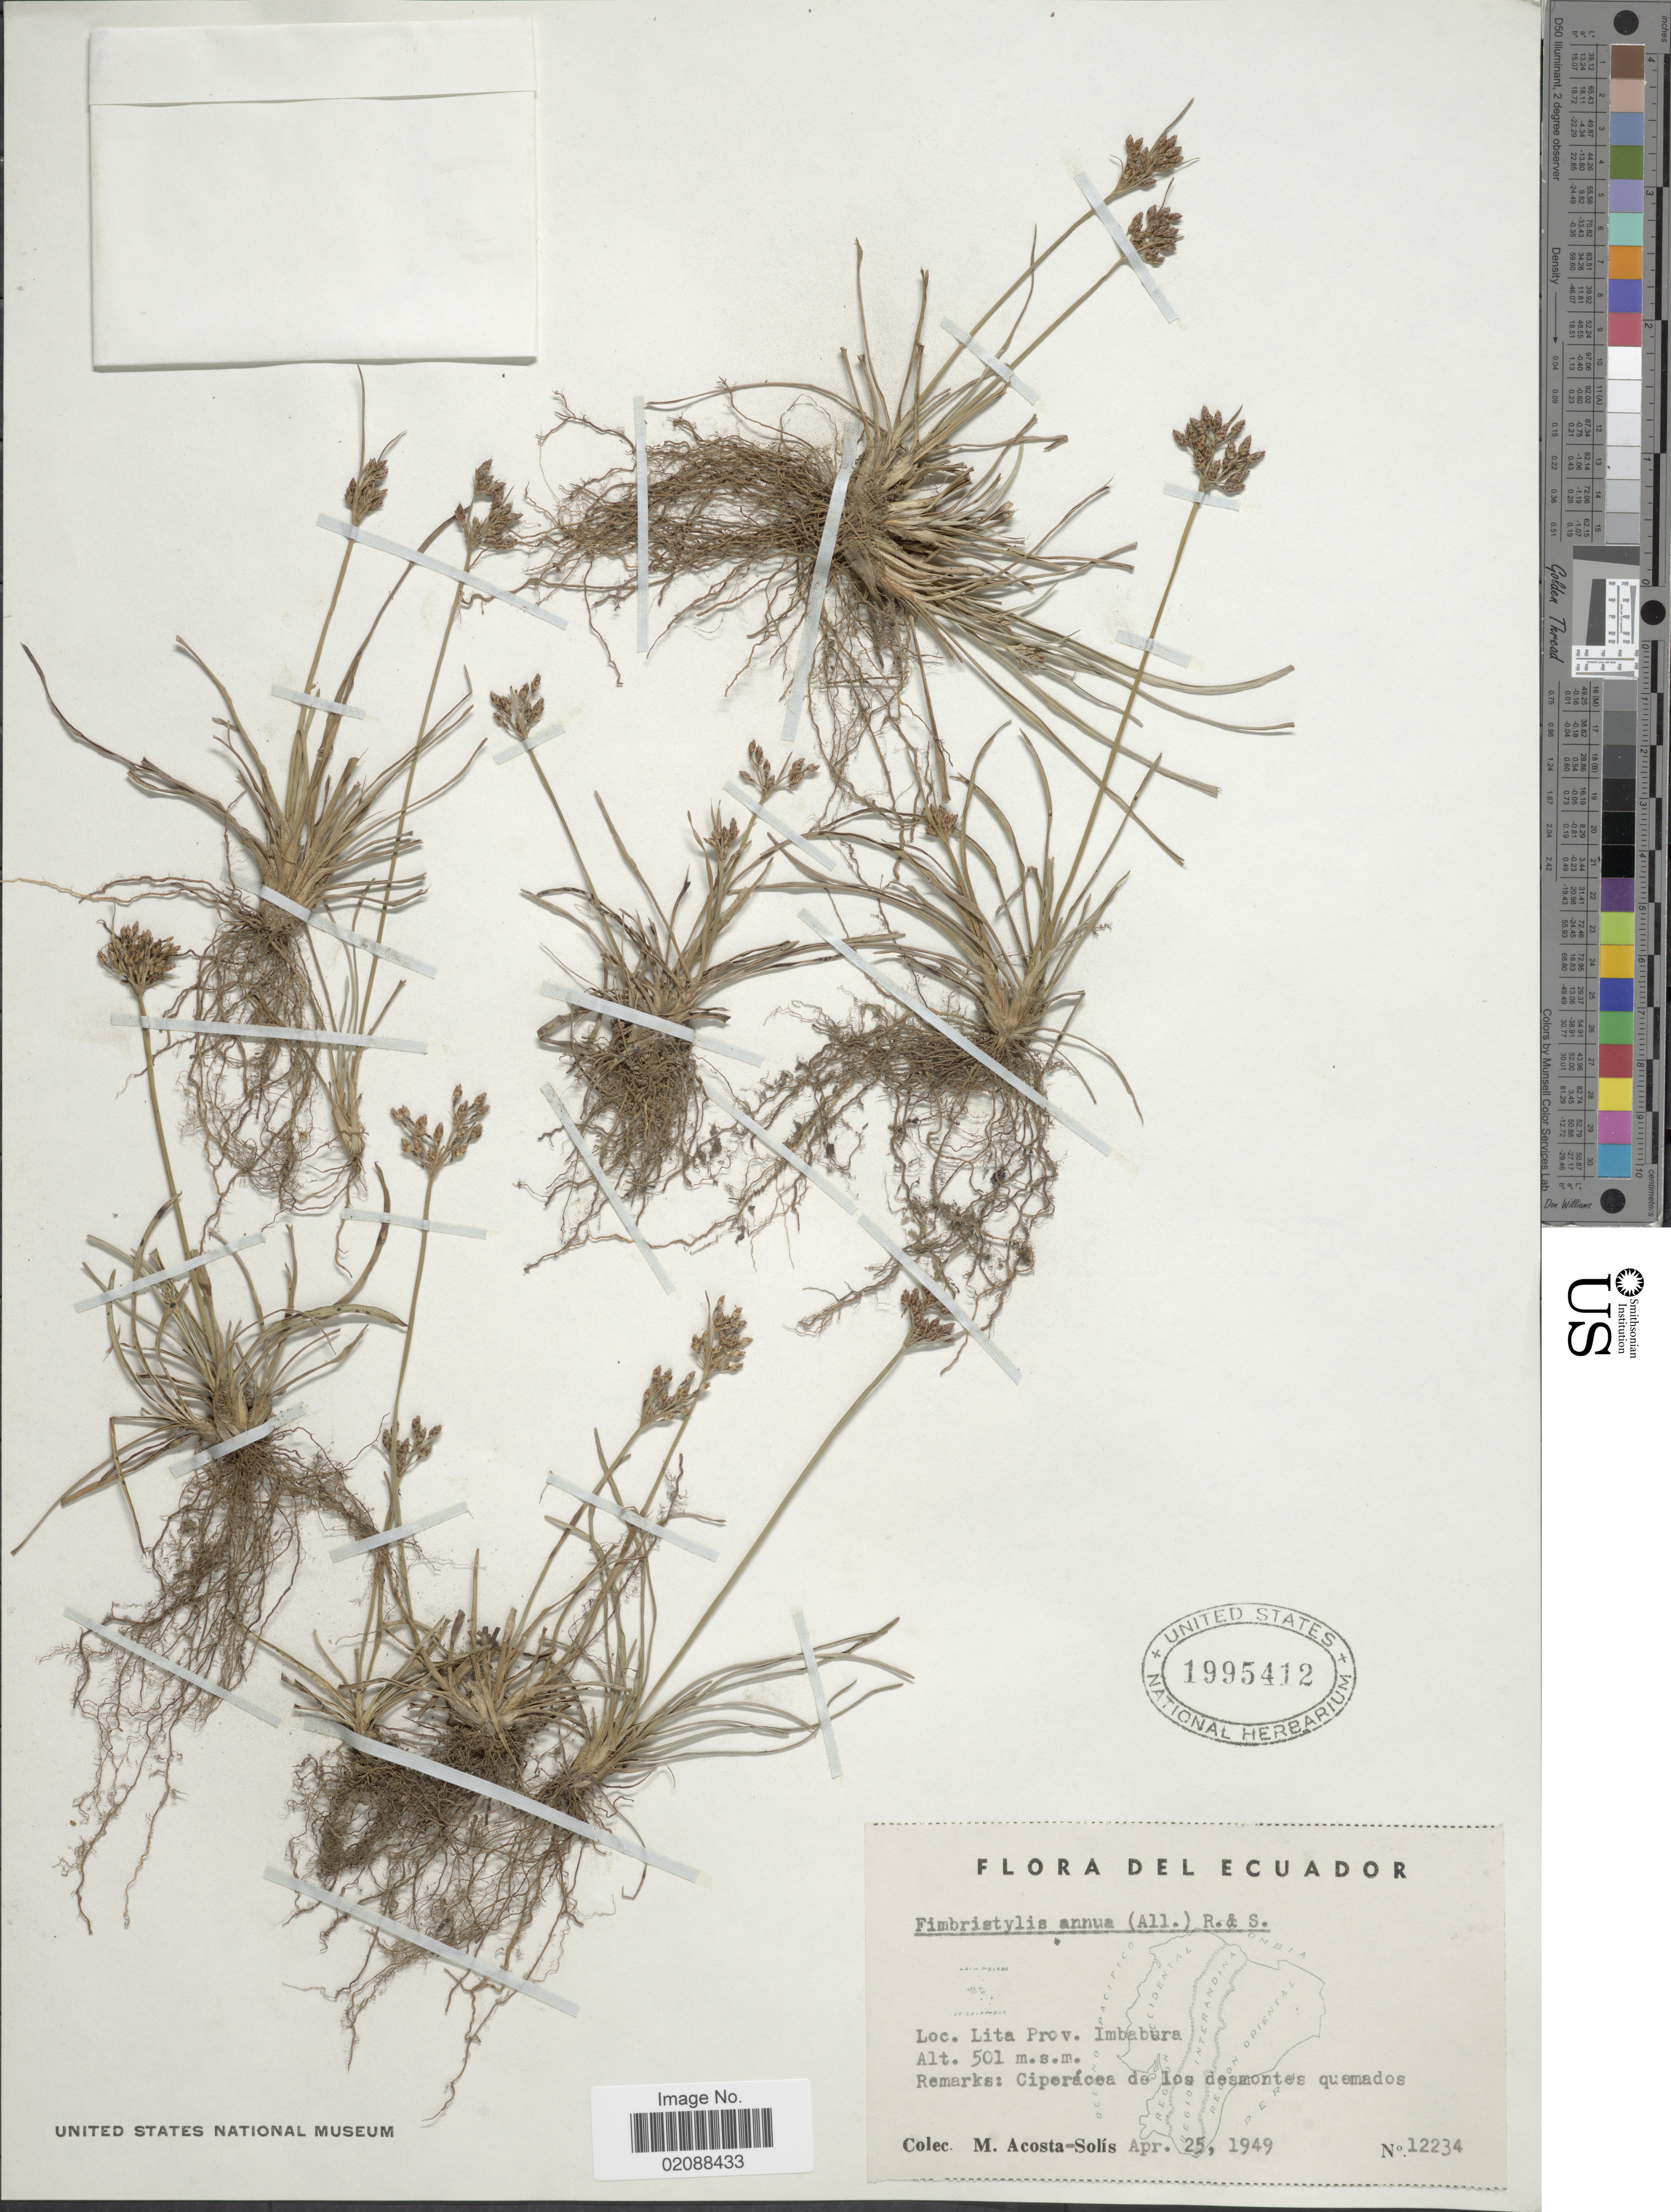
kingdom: Plantae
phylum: Tracheophyta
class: Liliopsida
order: Poales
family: Cyperaceae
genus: Fimbristylis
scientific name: Fimbristylis dichotoma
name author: (L.) Vahl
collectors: M. Acosta Solis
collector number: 12234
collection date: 1949-04-25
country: Ecuador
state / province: Imbabura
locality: Lita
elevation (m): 501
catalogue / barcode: US 1995412